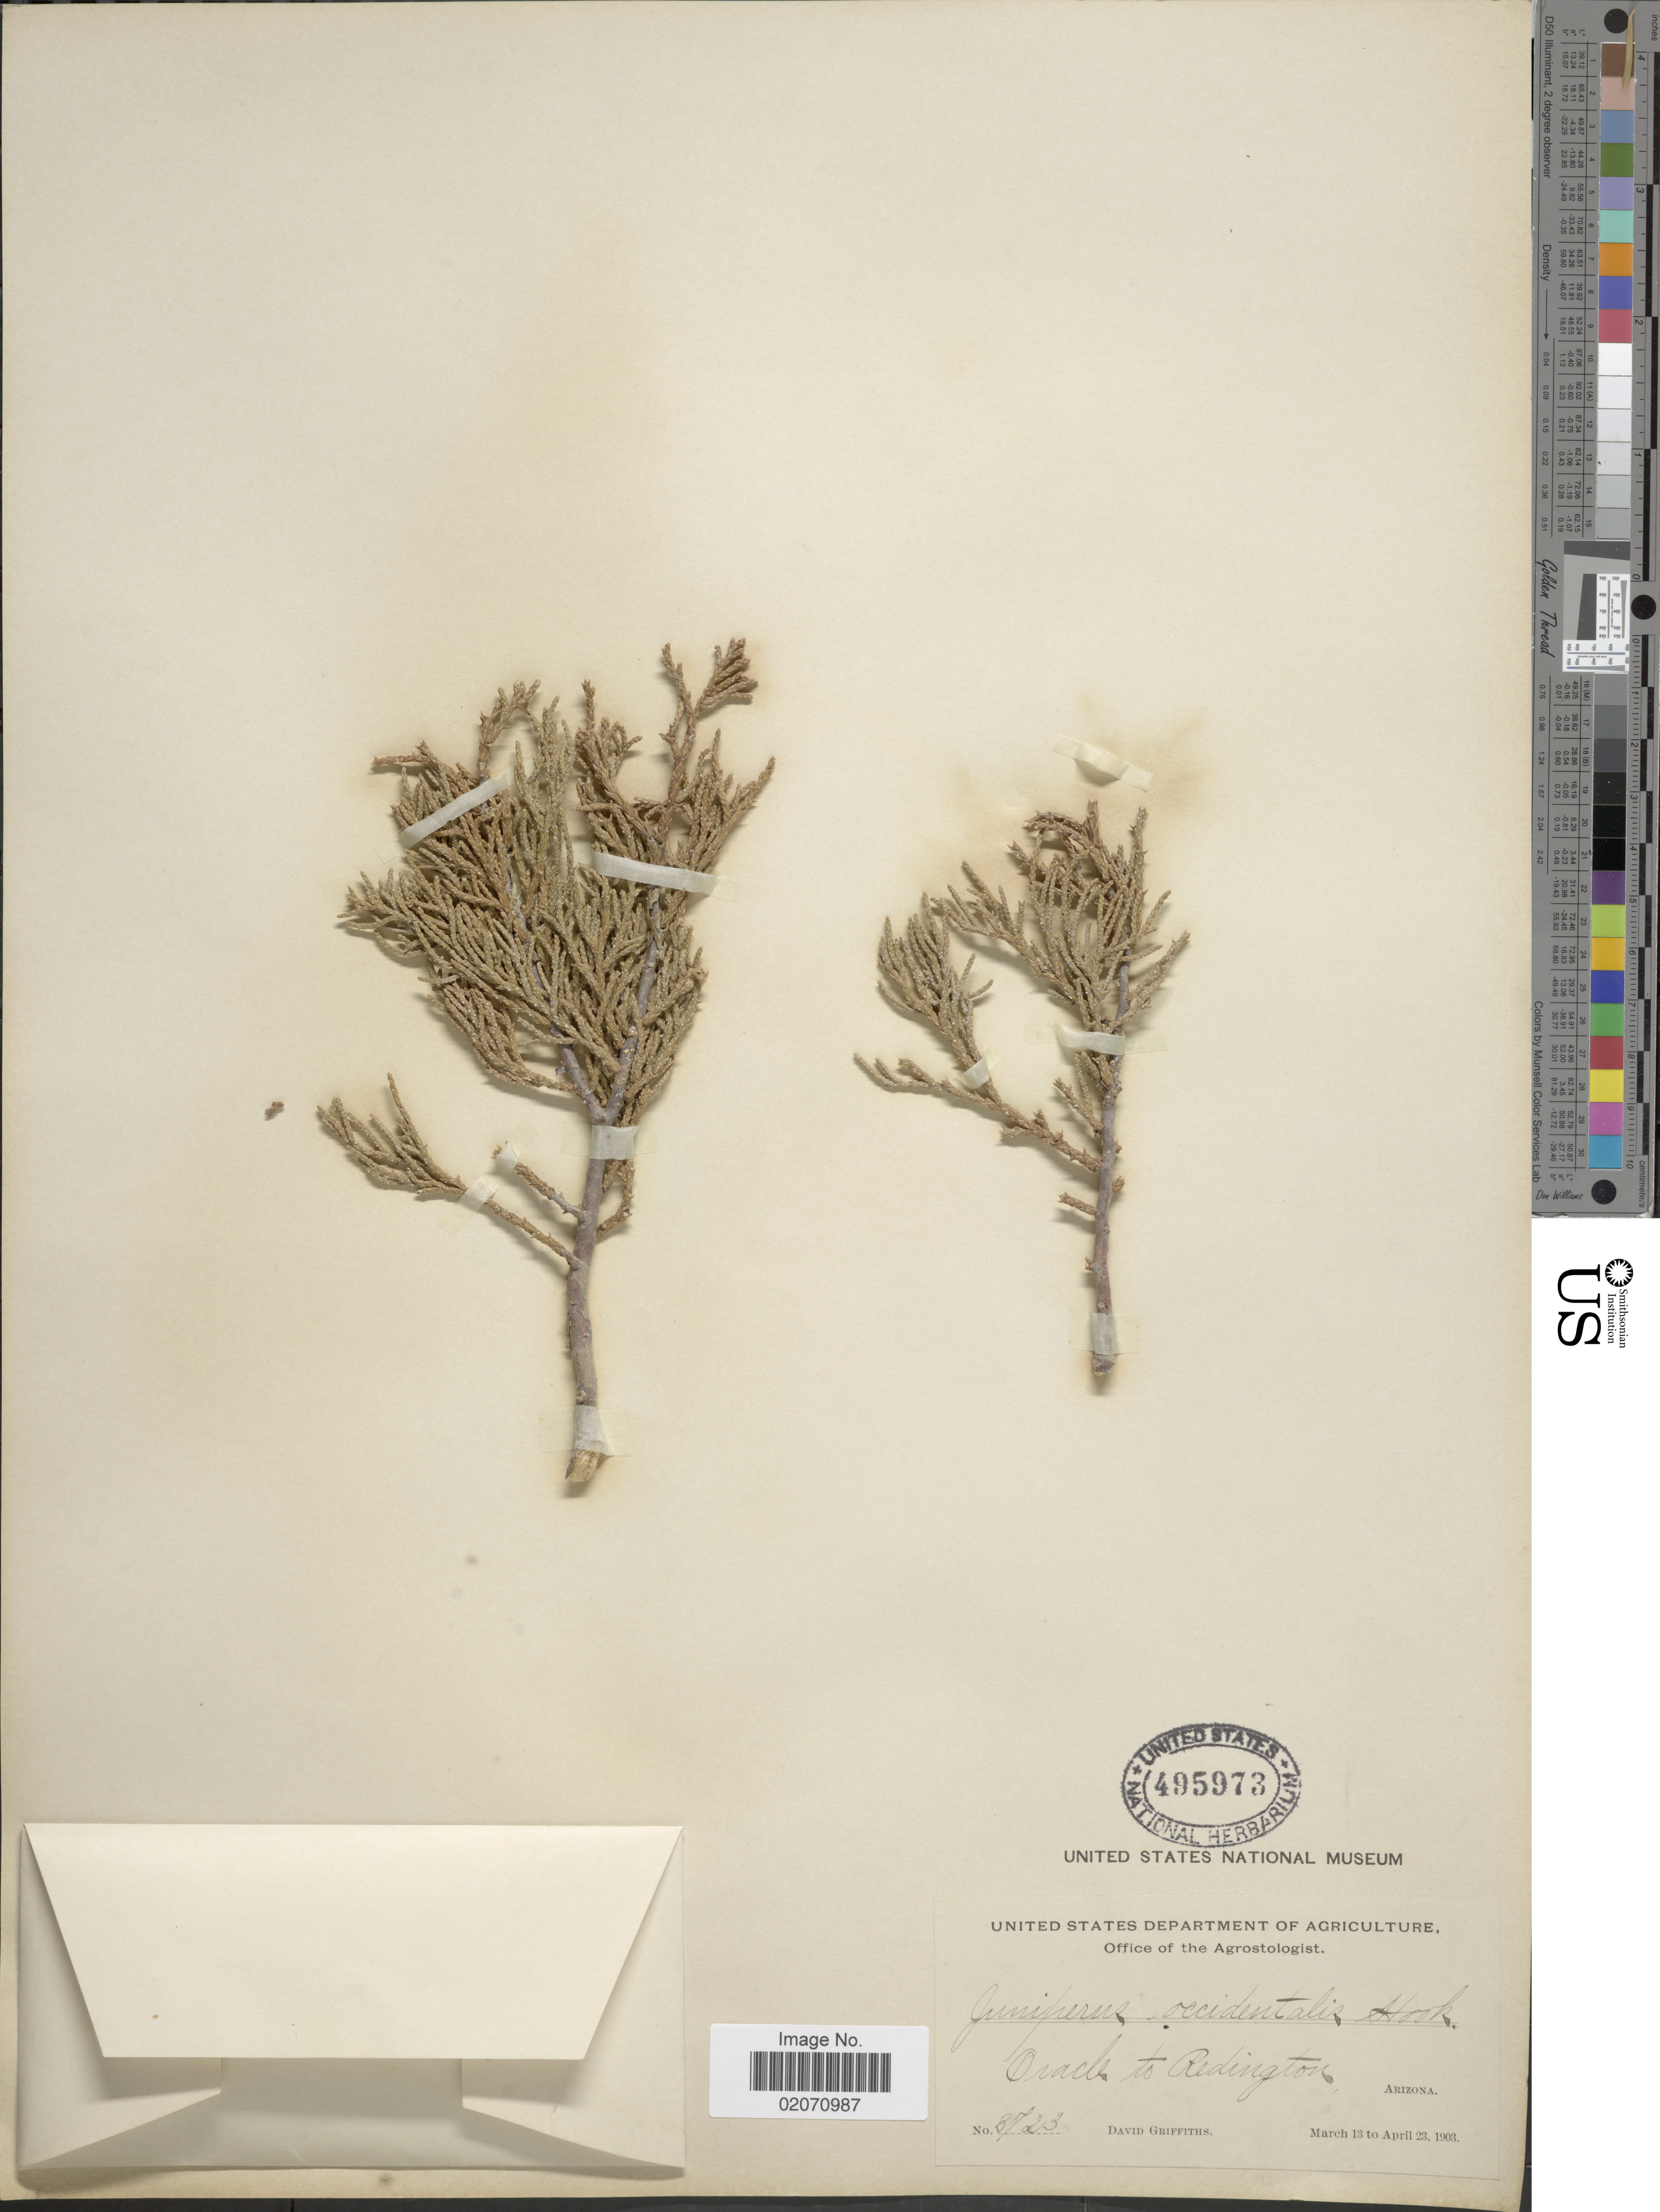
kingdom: Plantae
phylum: Tracheophyta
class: Pinopsida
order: Pinales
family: Cupressaceae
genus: Juniperus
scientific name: Juniperus deppeana var. pachyphlaea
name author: (Torr.) Martínez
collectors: D. Griffiths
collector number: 3723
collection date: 1903-03-13/1903-04-23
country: United States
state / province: Arizona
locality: Oracle9 to Redington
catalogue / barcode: US 495973